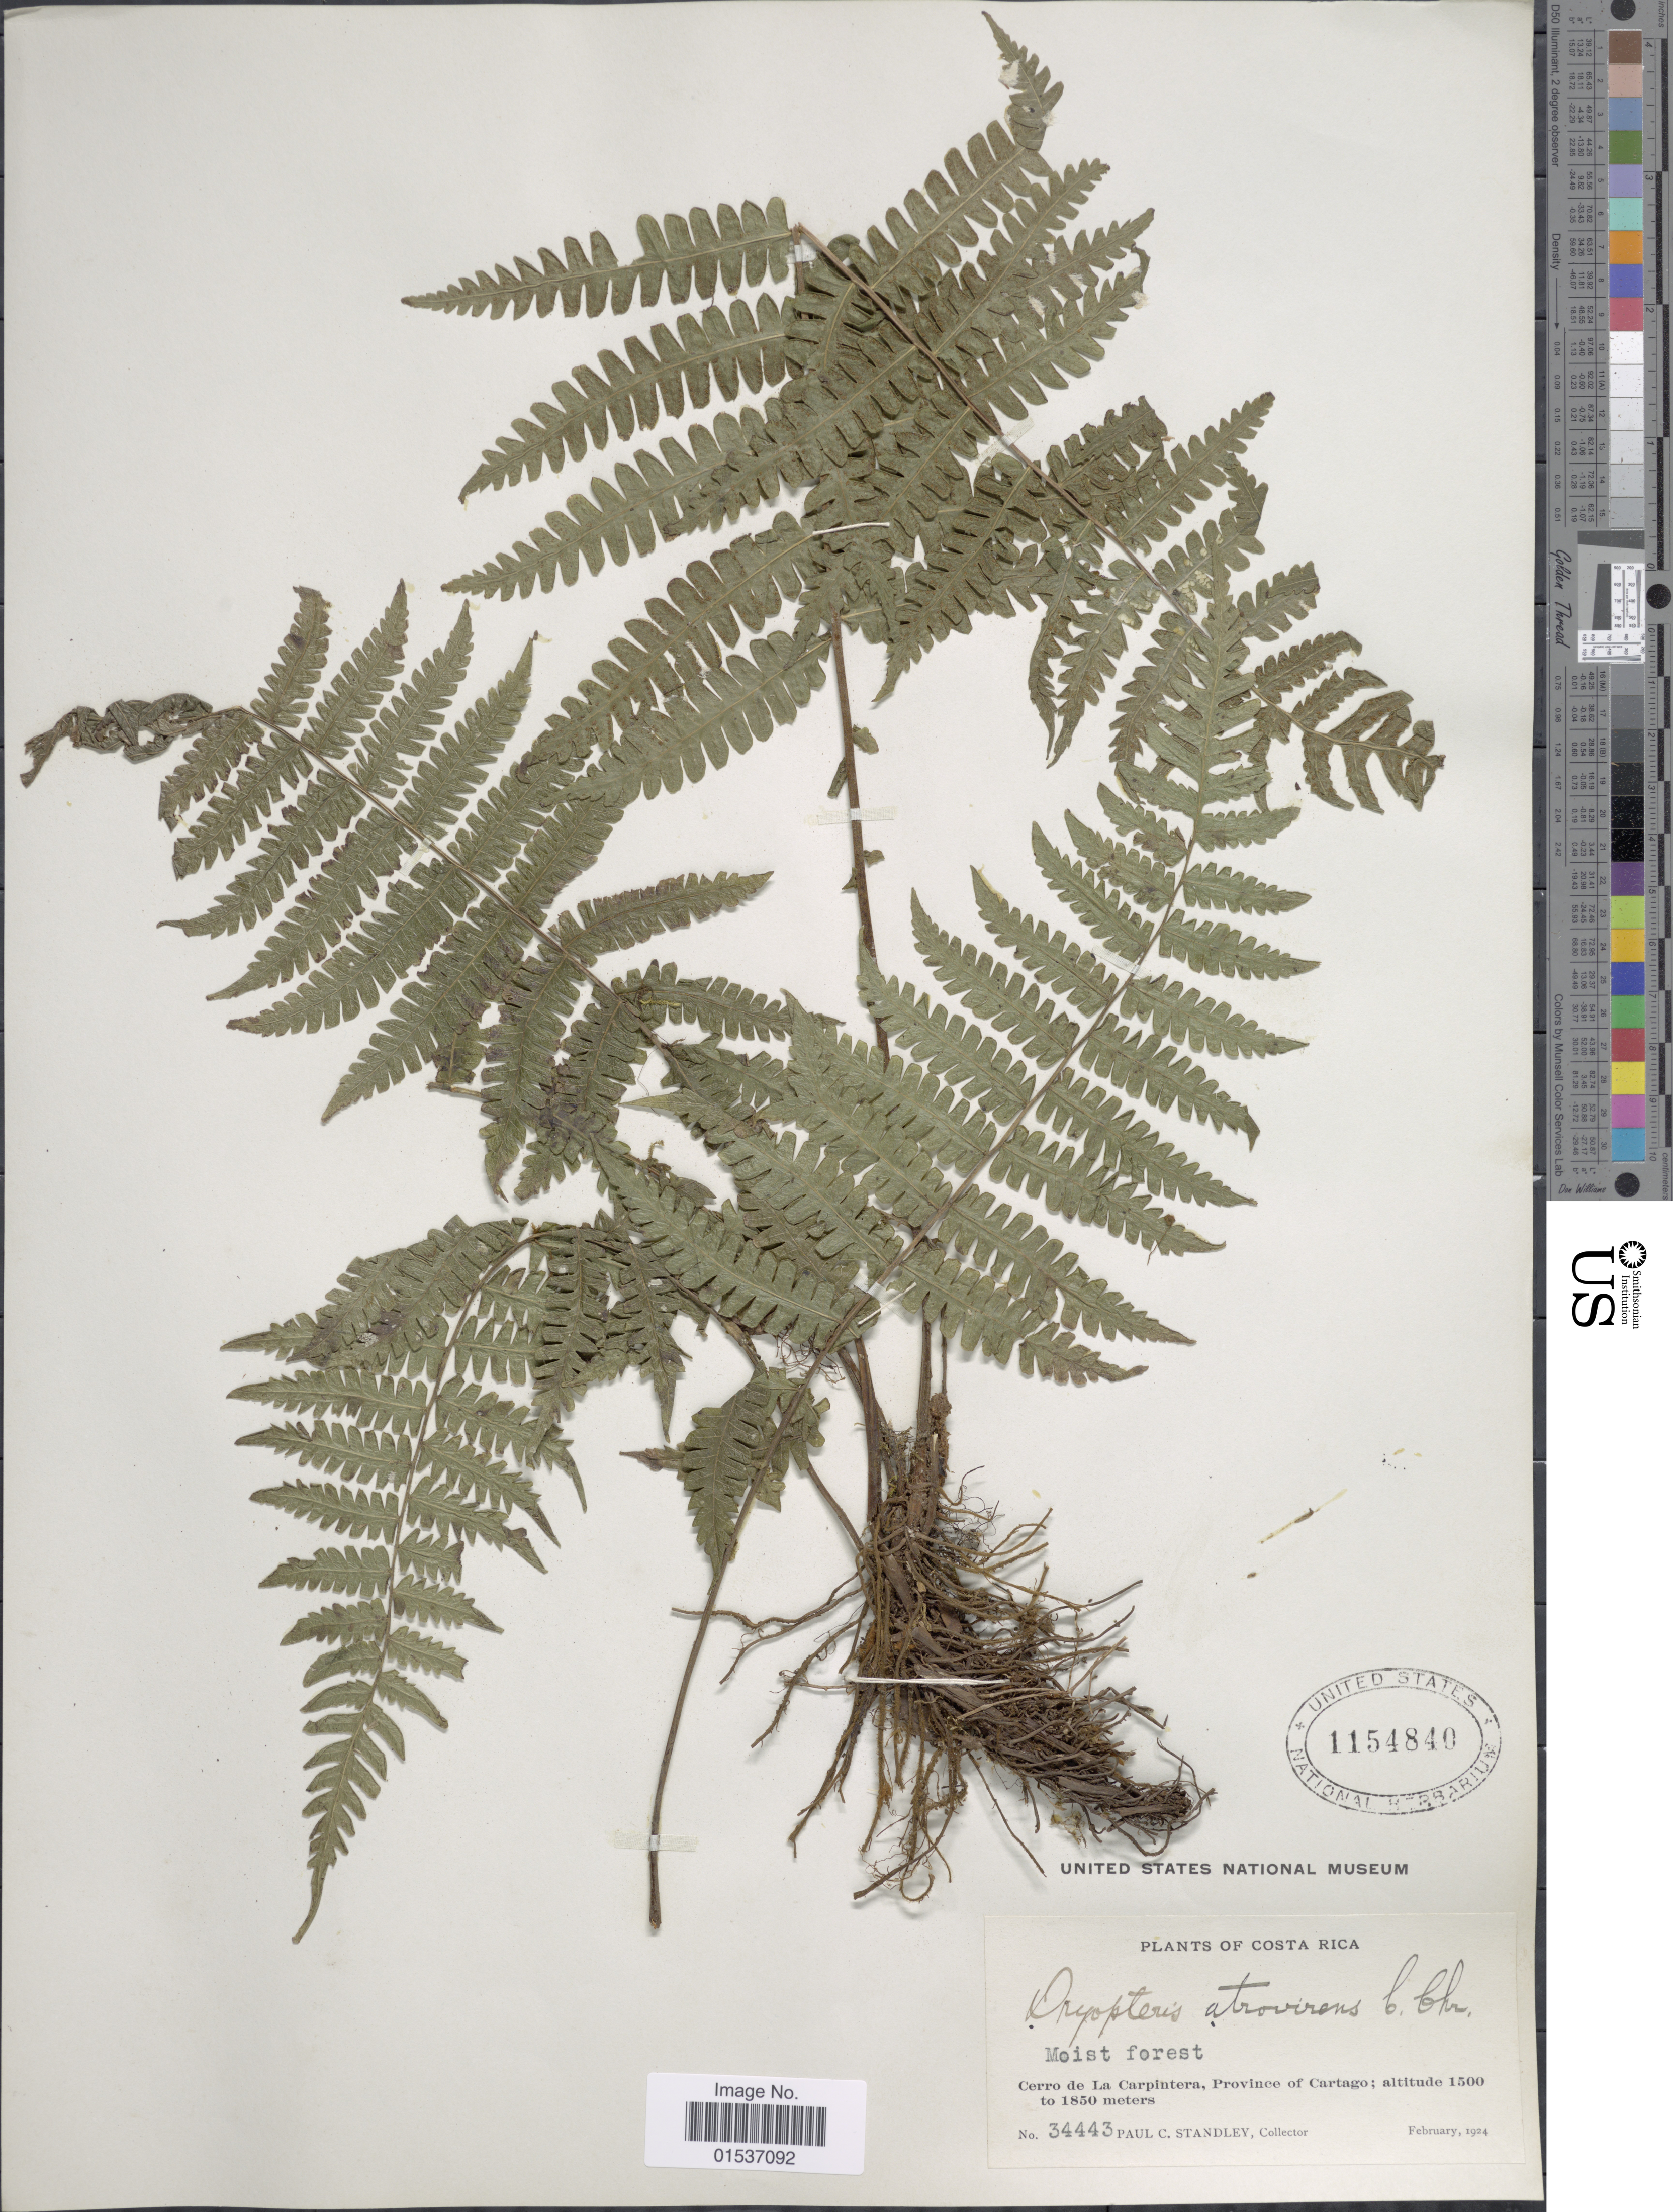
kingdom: Plantae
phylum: Tracheophyta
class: Polypodiopsida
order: Polypodiales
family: Thelypteridaceae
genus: Thelypteris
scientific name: Thelypteris atrovirens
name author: (C. Chr.) C.F. Reed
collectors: P. C. Standley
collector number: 34443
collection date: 1924-02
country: Costa Rica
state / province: Cartago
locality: Costa Rica. Cerro de La Carpintera, Province of Cartago.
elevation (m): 1500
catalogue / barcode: US 1154840